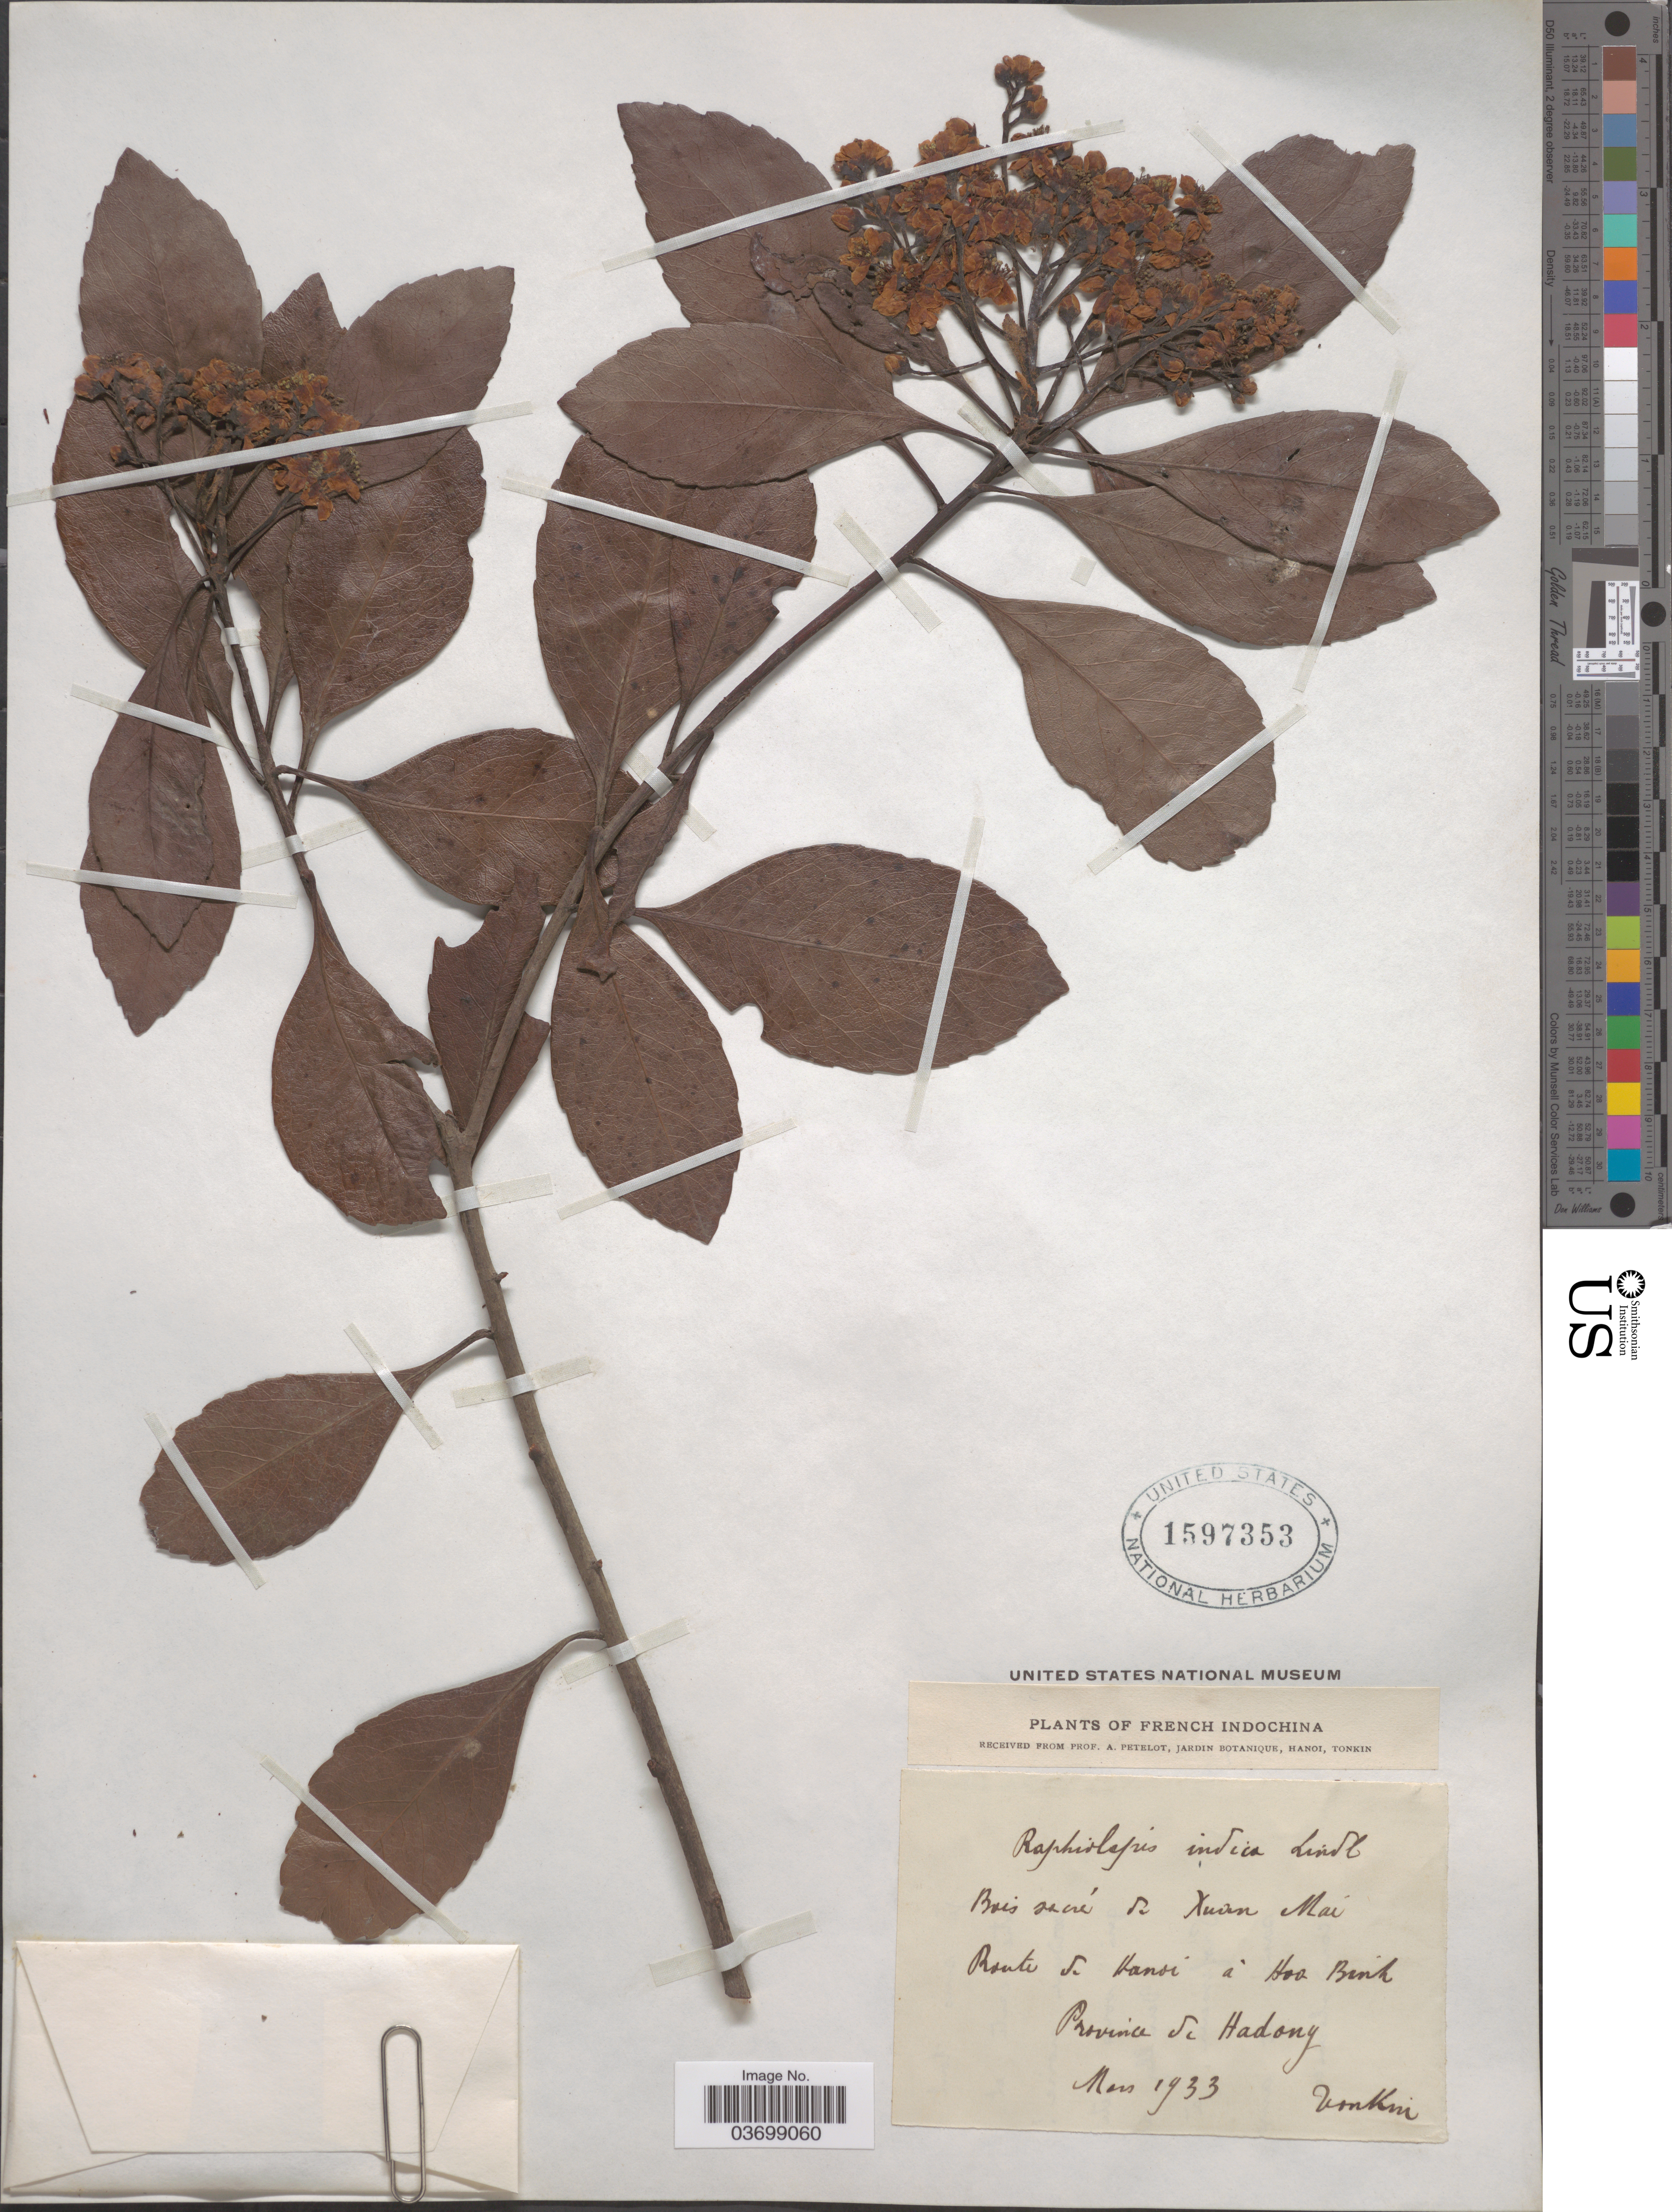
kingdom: Plantae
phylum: Tracheophyta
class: Magnoliopsida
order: Rosales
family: Rosaceae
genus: Rhaphiolepis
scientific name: Rhaphiolepis indica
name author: (L.) Lindl.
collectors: P. A. Pételot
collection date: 1933-03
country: Vietnam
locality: French Indochina. Route de Hanoi á Hoa Binh. Province de Hadong [interpreted].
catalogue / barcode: US 1597353